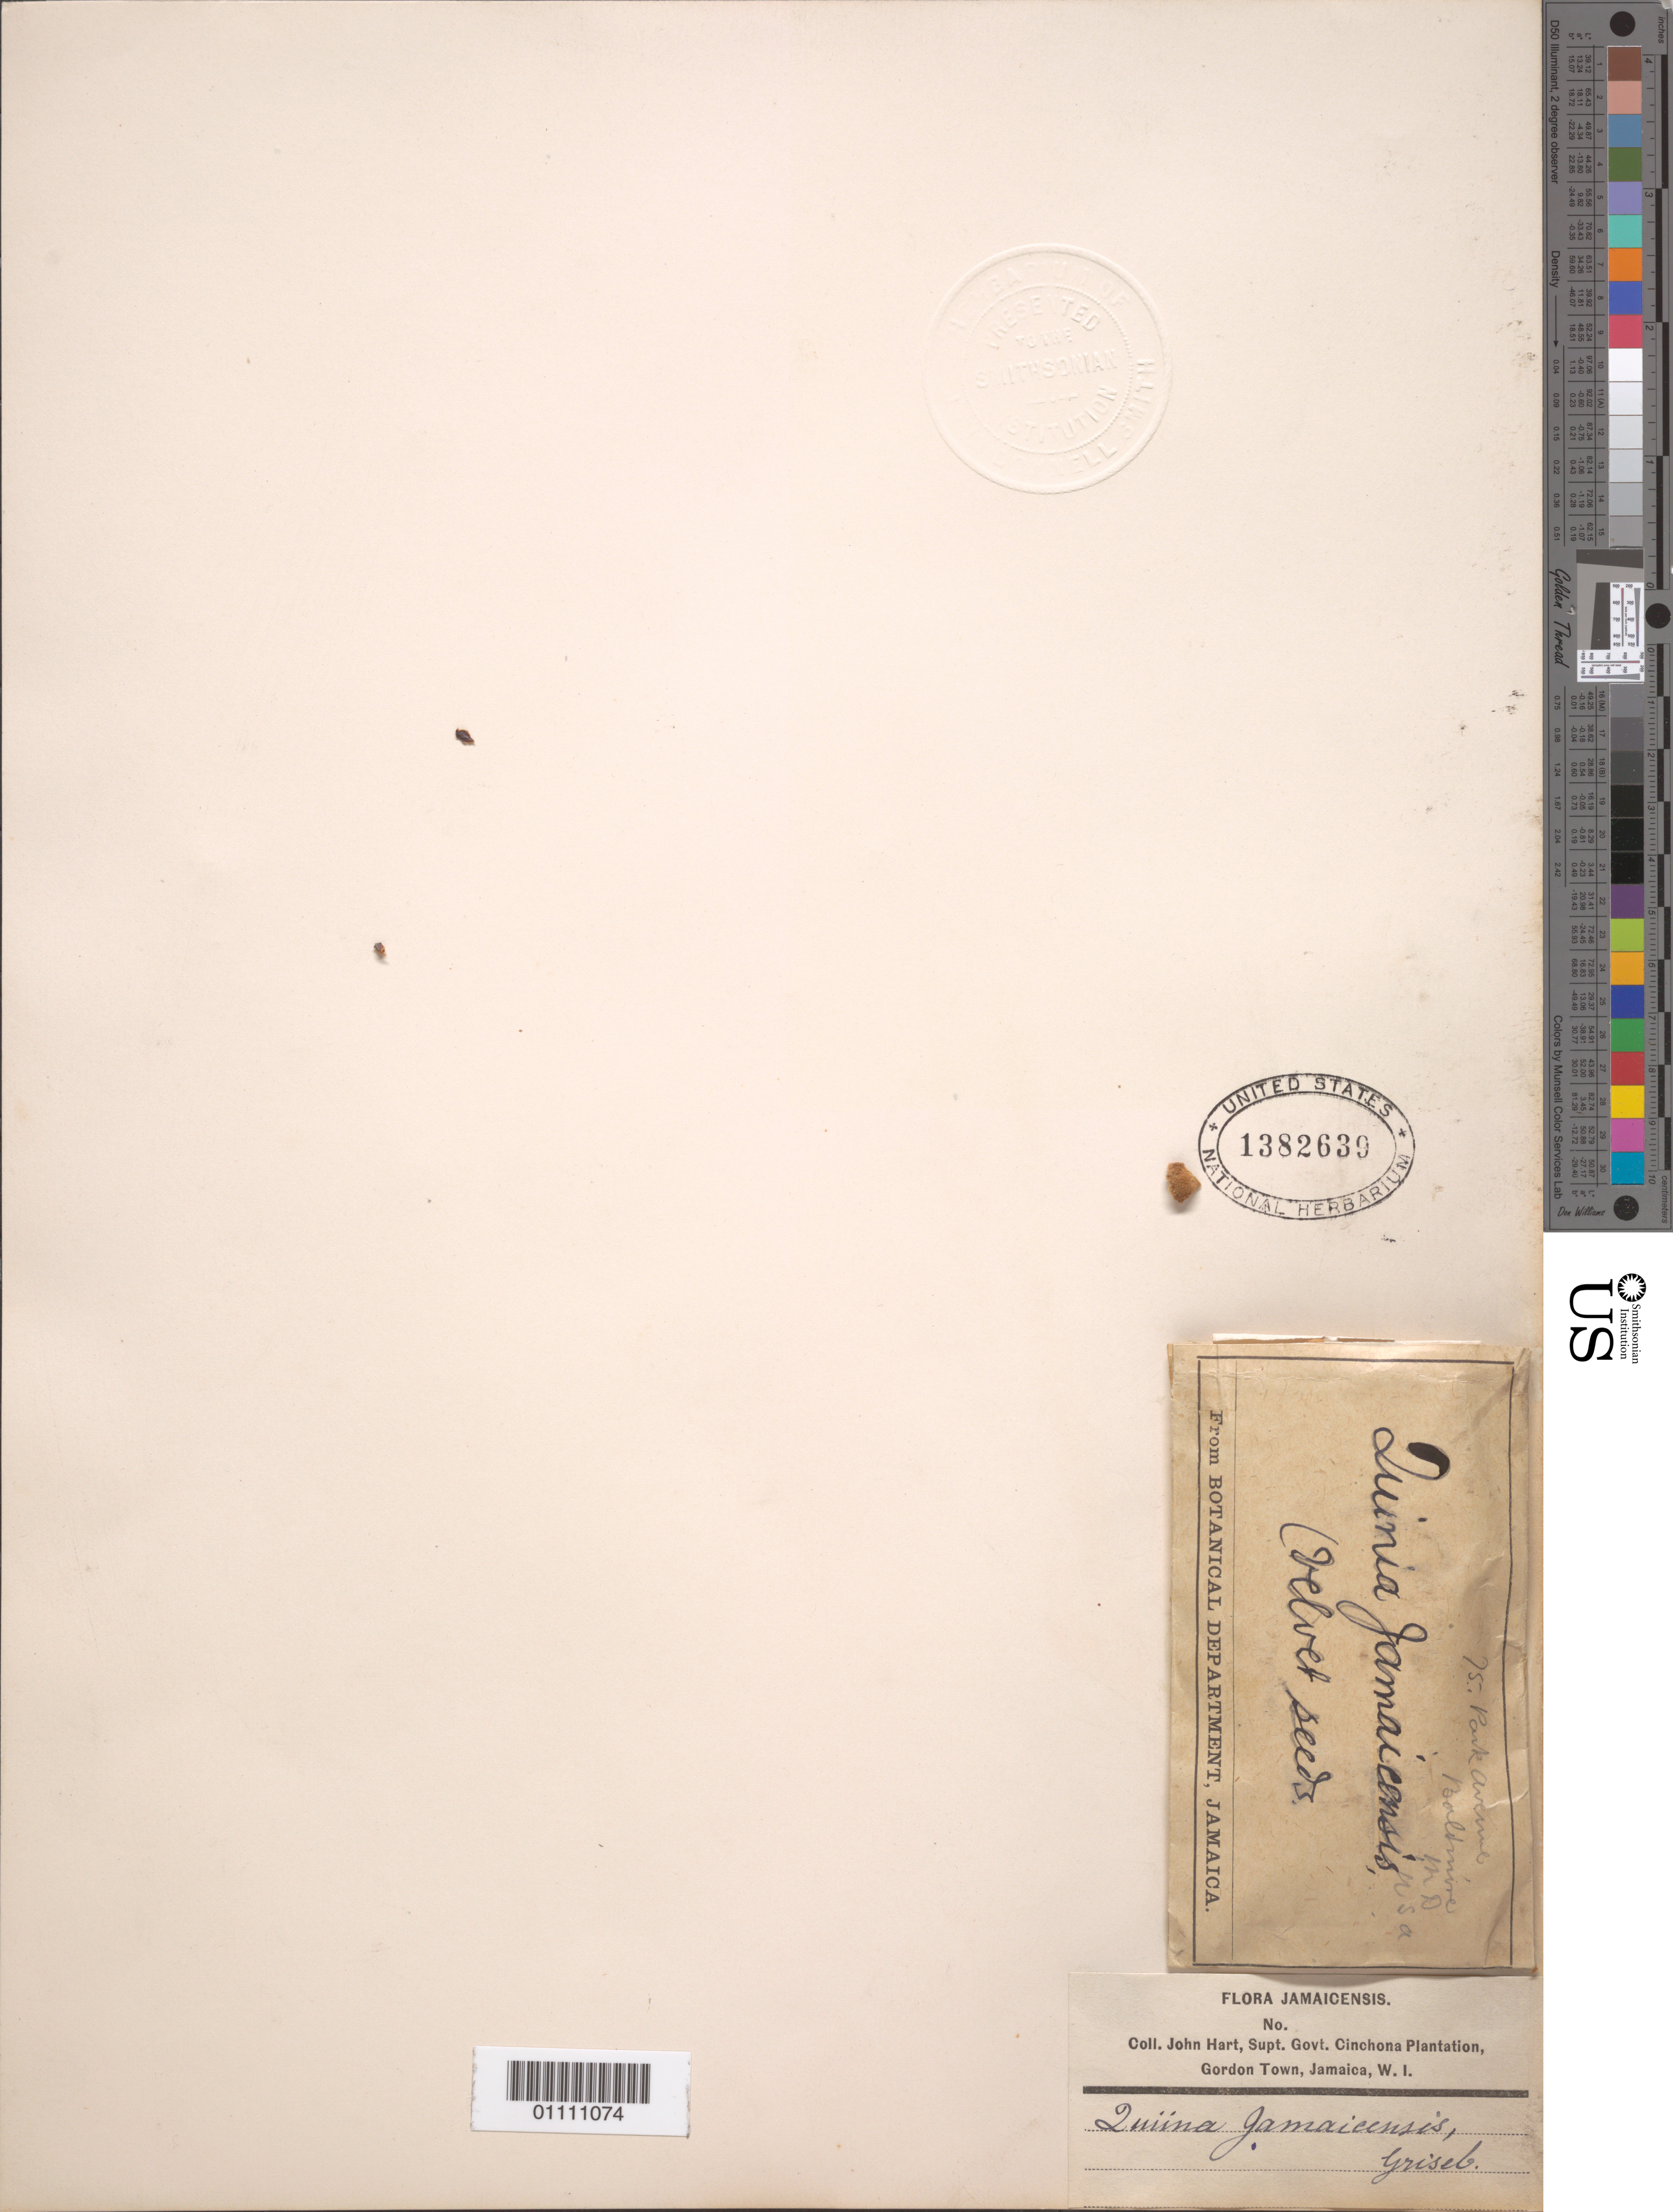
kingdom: Plantae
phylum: Tracheophyta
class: Magnoliopsida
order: Malpighiales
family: Quiinaceae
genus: Quiina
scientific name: Quiina jamaicensis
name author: Griseb.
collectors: J. Hart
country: Jamaica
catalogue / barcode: US 1382639